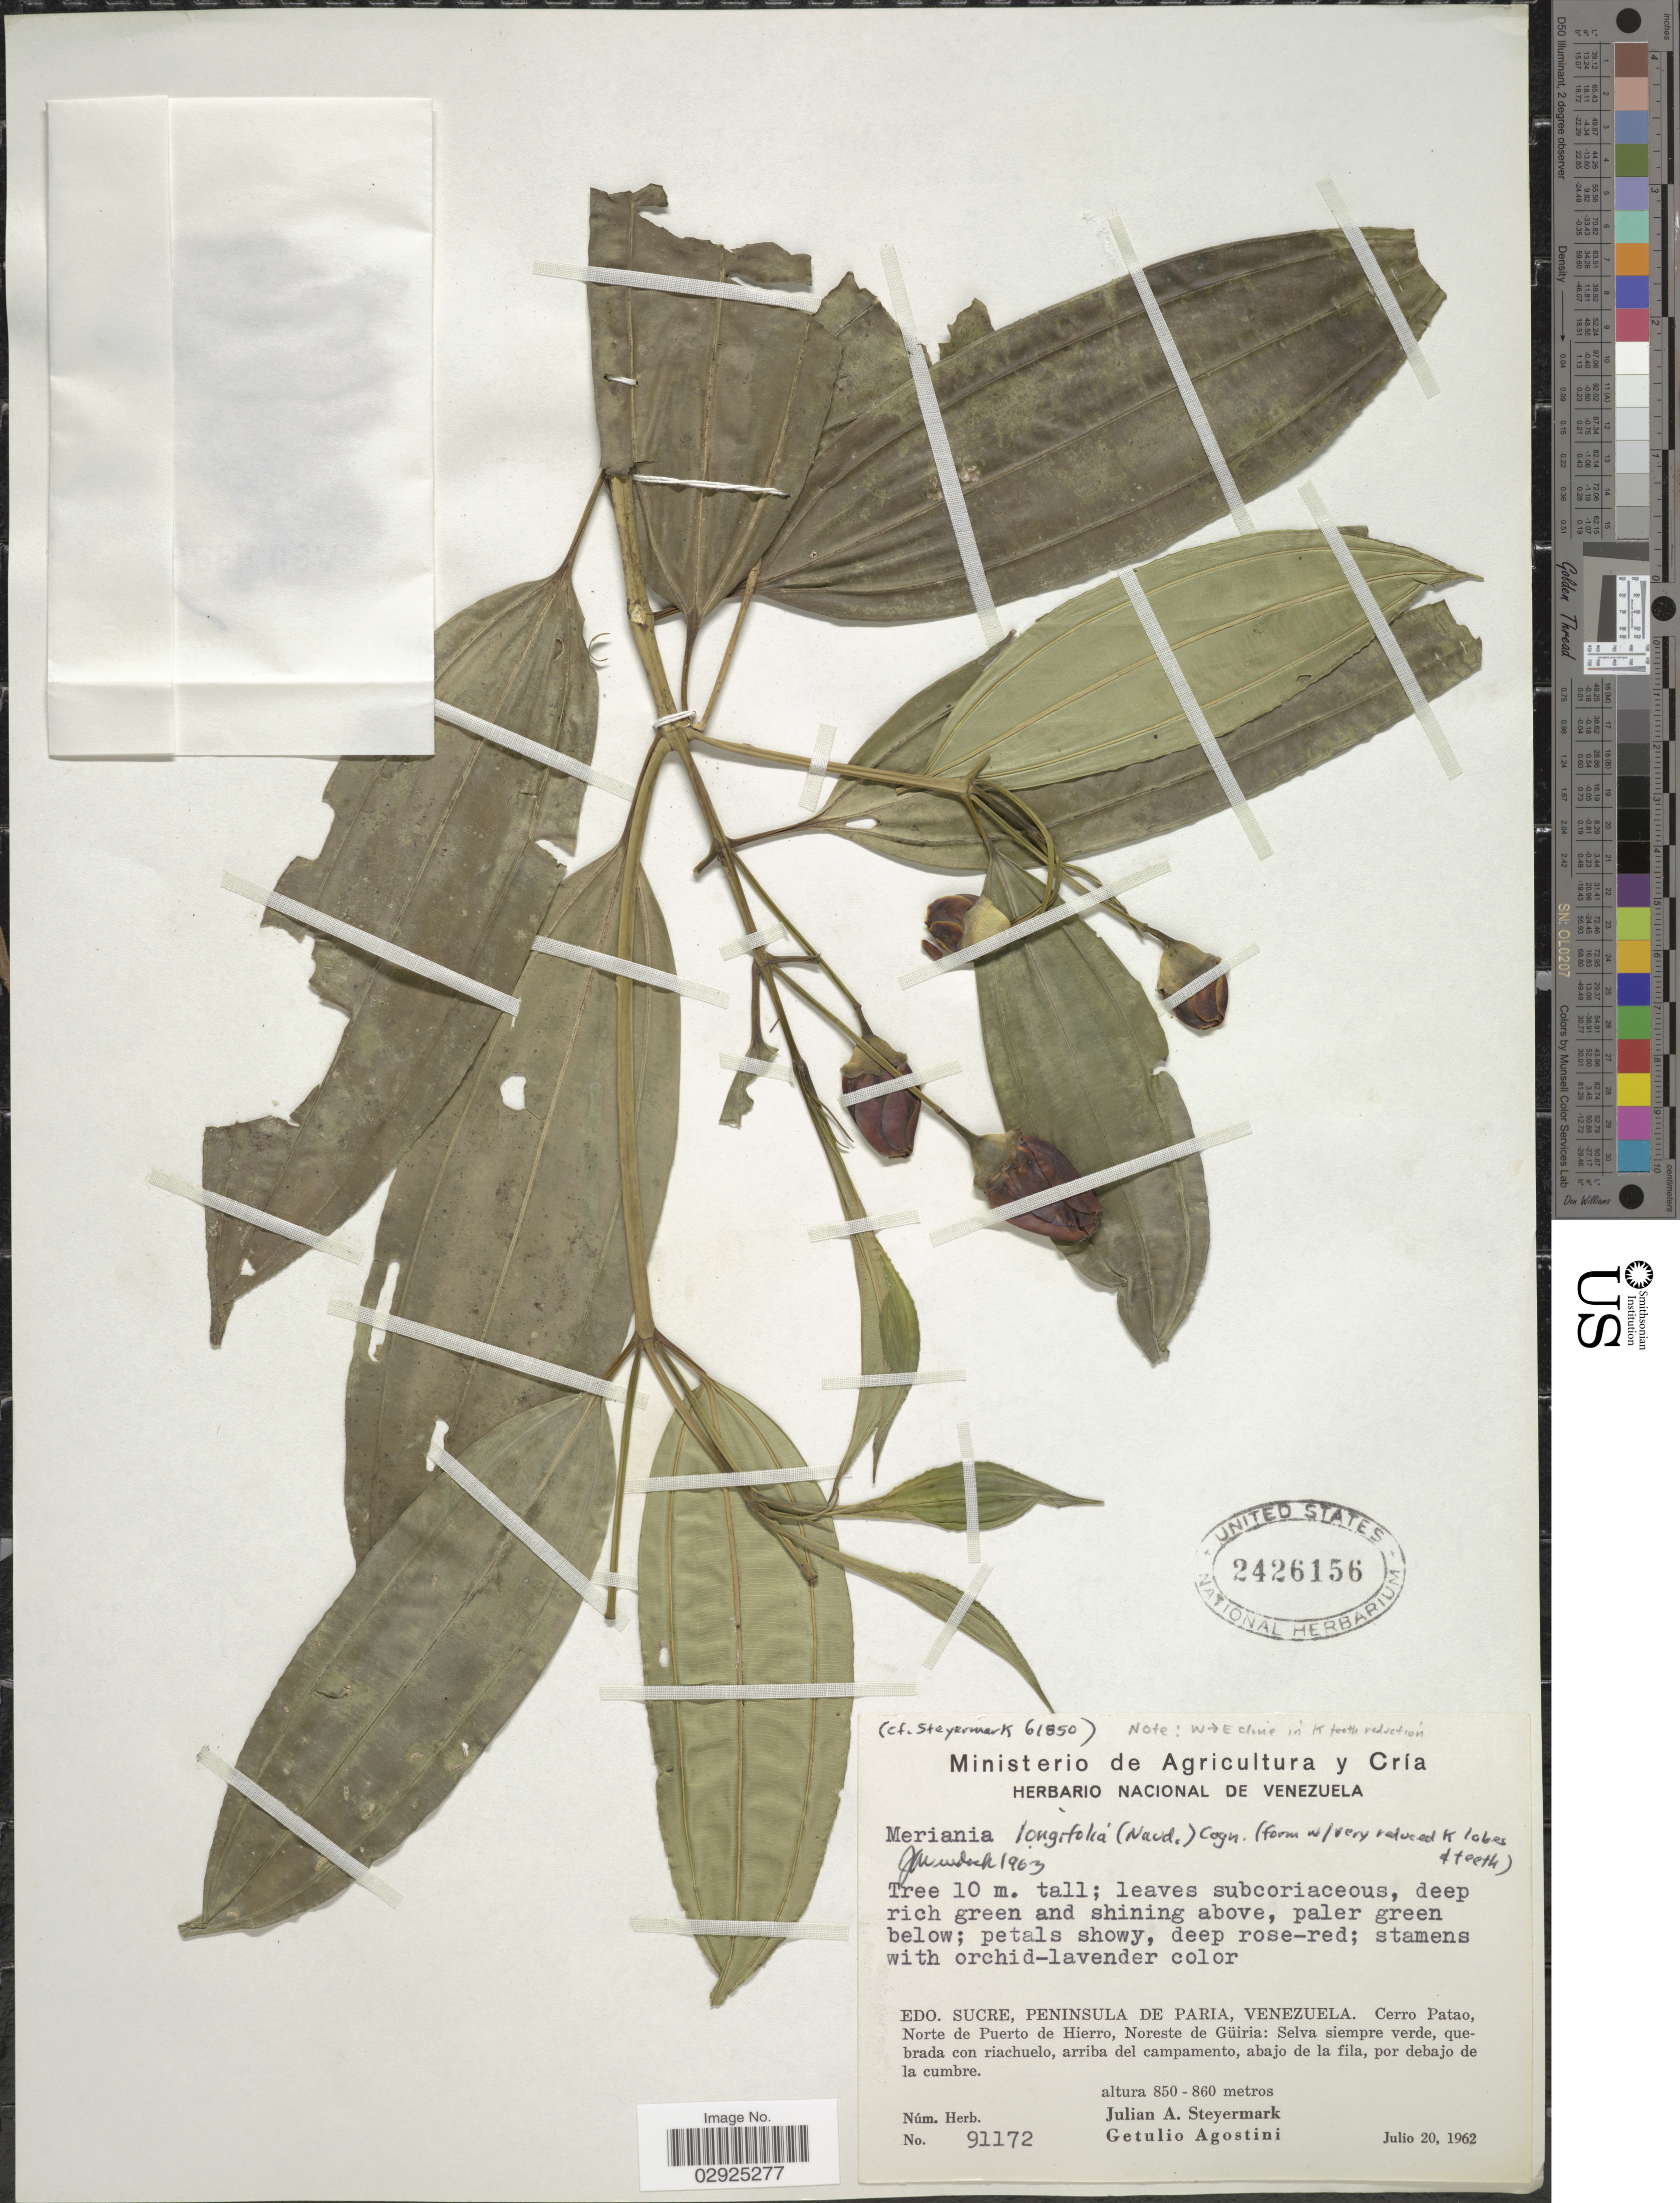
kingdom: Plantae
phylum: Tracheophyta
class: Magnoliopsida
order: Myrtales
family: Melastomataceae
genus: Meriania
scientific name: Meriania longifolia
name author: (Naudin) Cogn.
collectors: J. Steyermark & G. Agostini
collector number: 91172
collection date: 1962-07-20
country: Venezuela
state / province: Sucre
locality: Peninsula de Paria, Cerro Patao, Norte de Puerto de Hierro, Noreste de Güiria.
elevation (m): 850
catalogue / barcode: US 2426156